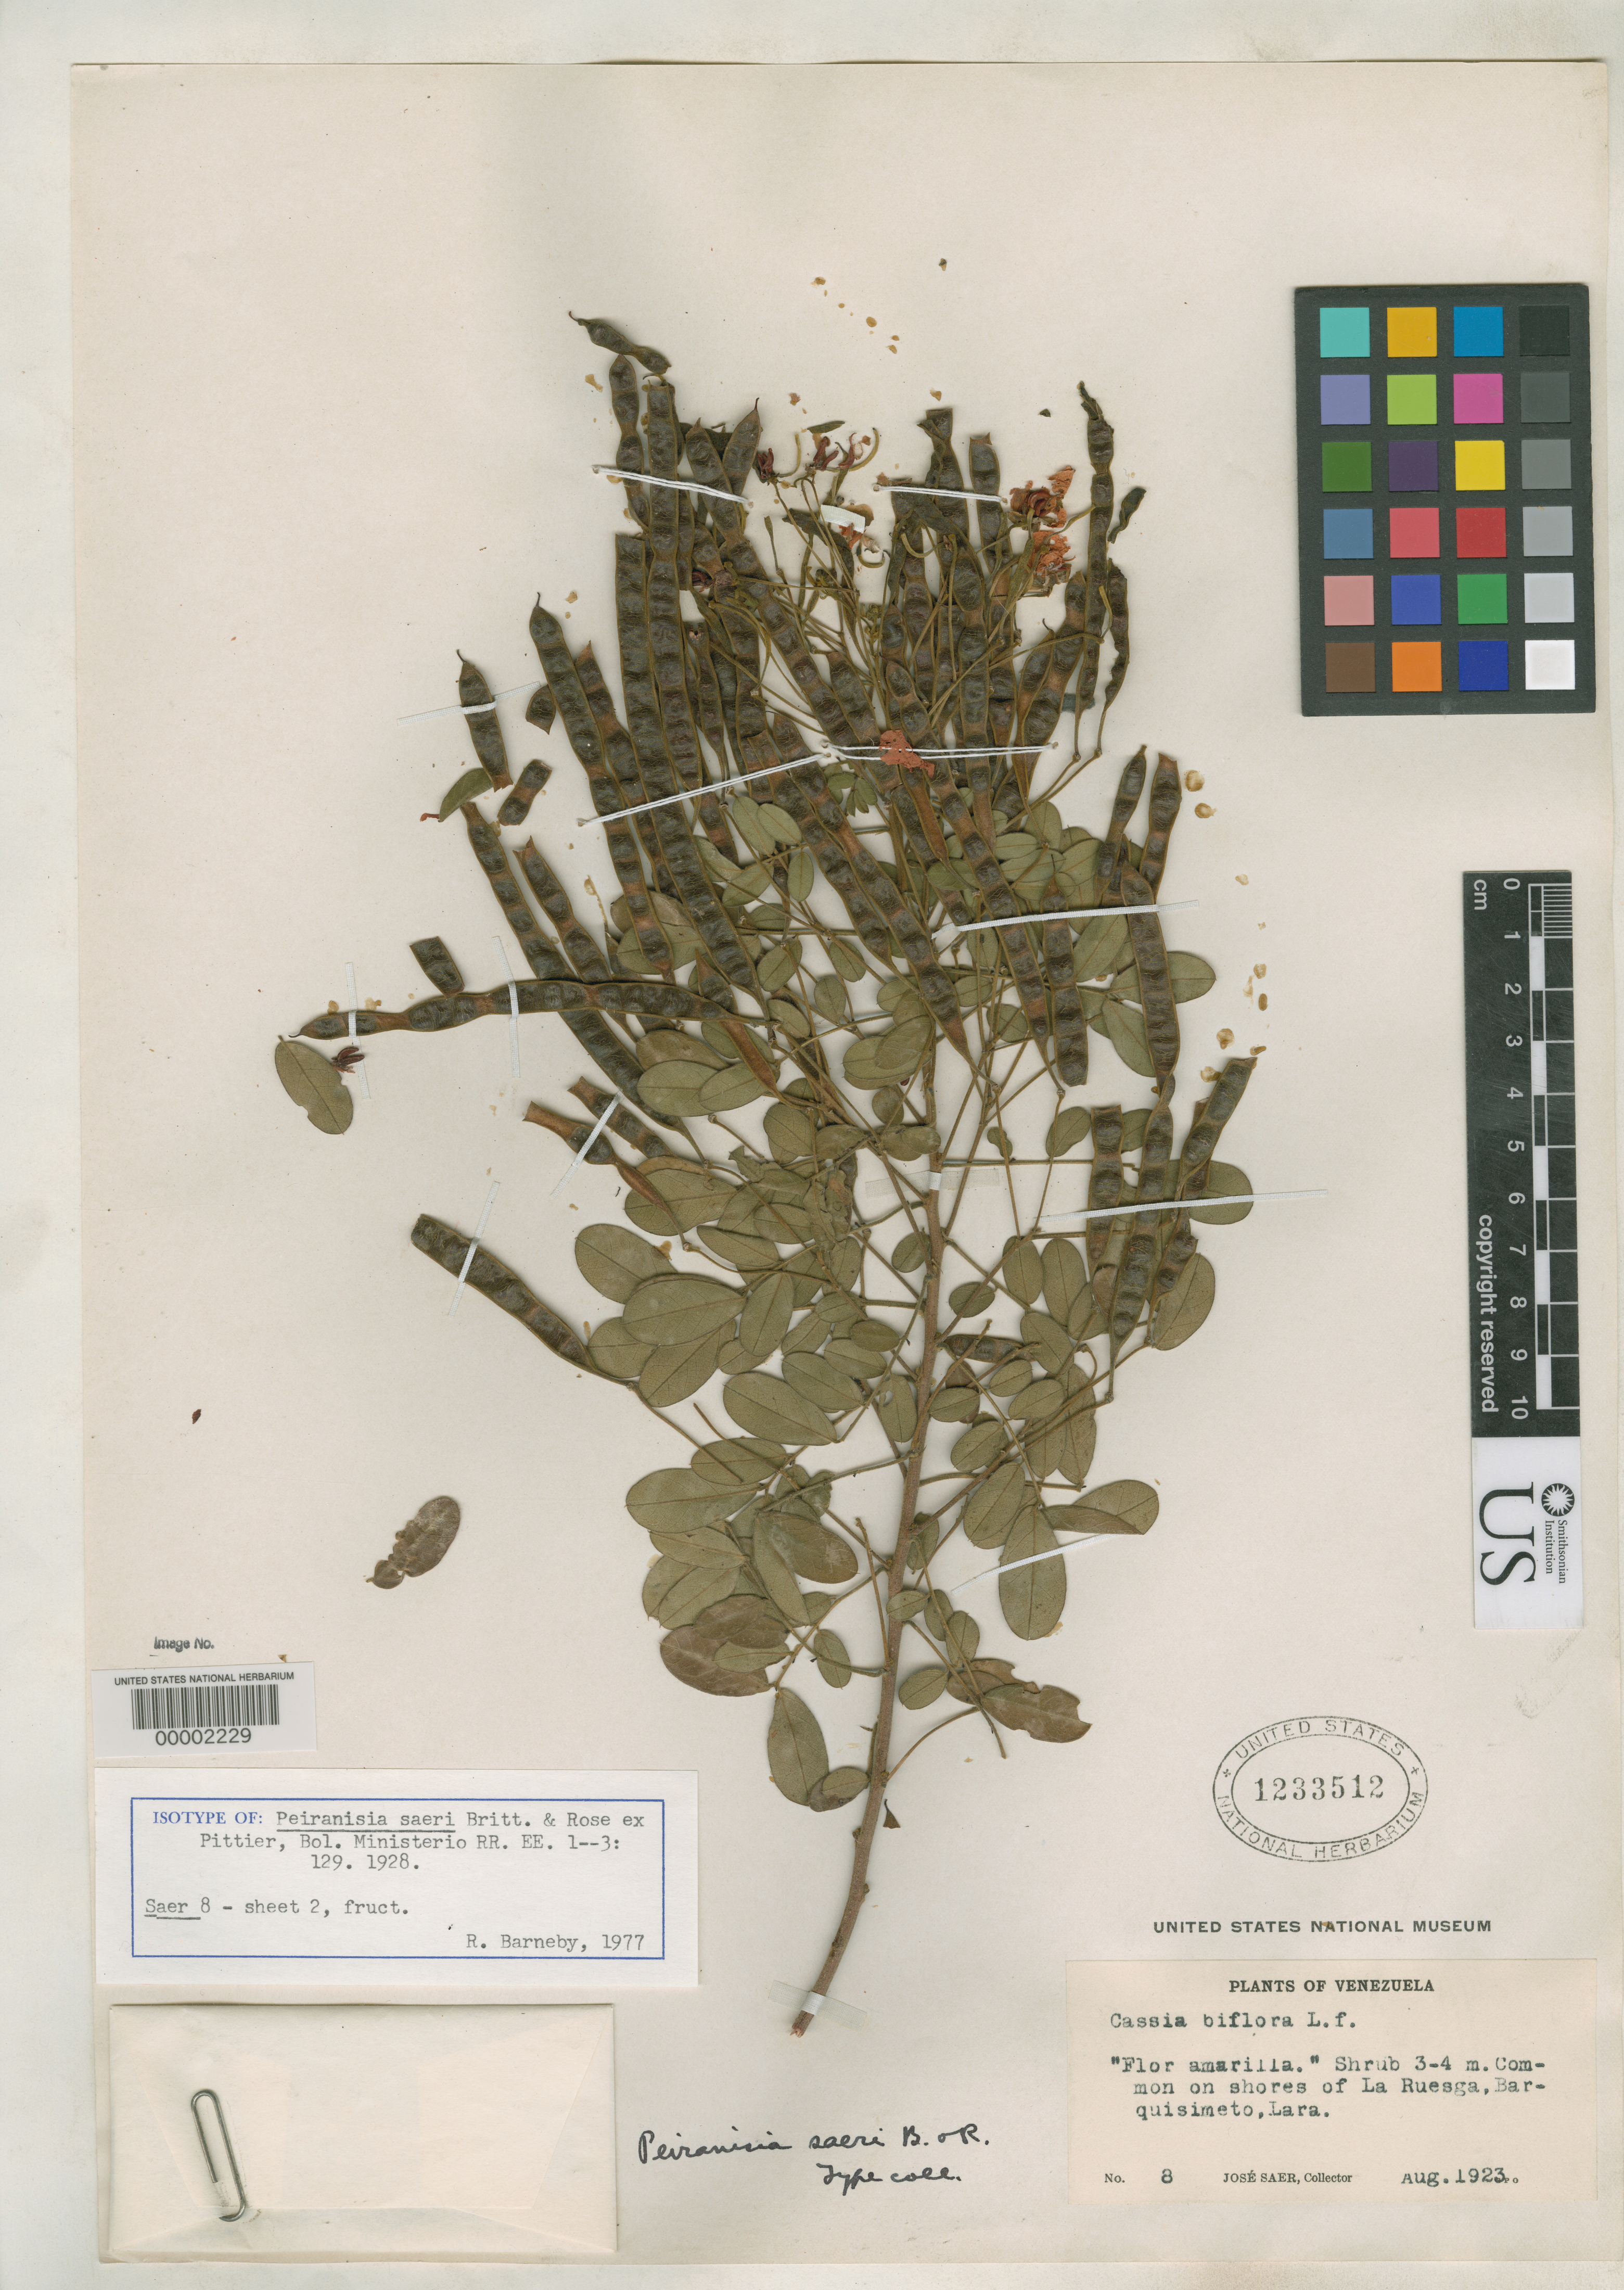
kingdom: Plantae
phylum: Tracheophyta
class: Magnoliopsida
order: Fabales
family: Fabaceae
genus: Peiranisia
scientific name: Peiranisia saeri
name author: Britton & Rose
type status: Isotype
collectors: J. Saer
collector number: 8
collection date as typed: Aug 1923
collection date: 1923-08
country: Venezuela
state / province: Lara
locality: La Ruesga, Barquisimeto.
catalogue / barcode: US 1233512